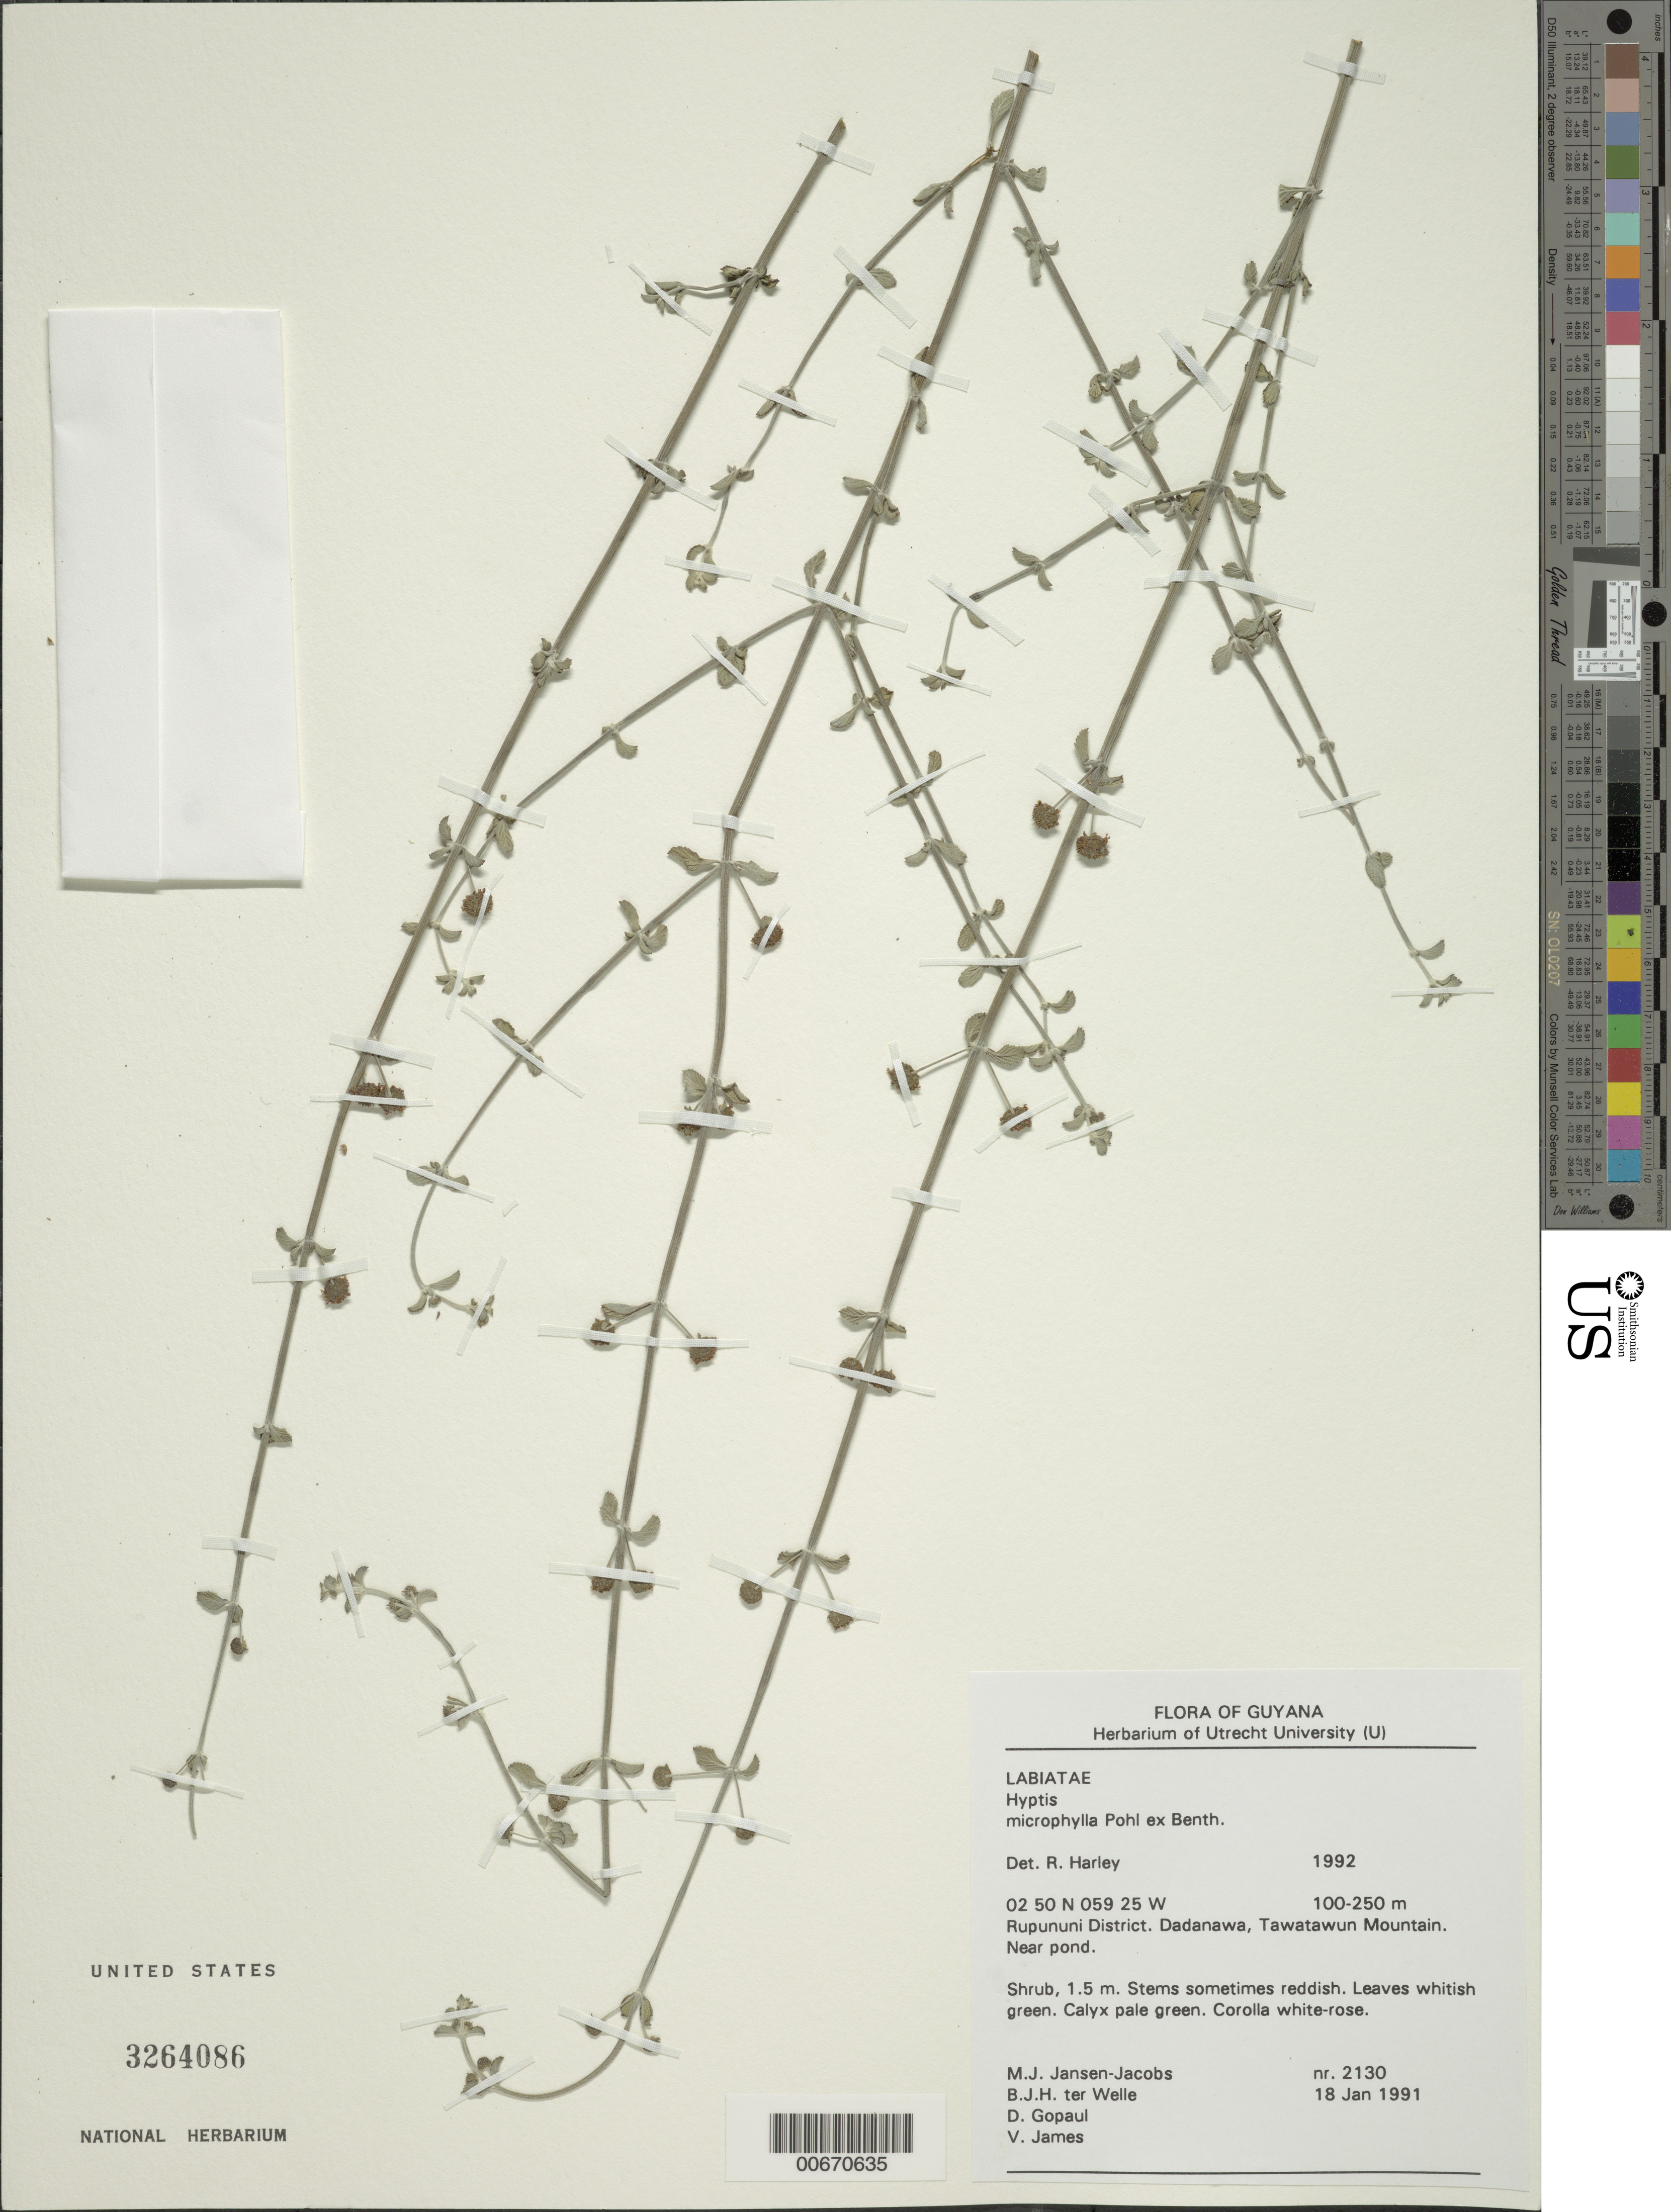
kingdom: Plantae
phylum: Tracheophyta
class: Magnoliopsida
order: Lamiales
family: Lamiaceae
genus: Hyptis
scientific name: Hyptis microphylla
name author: Pohl ex Benth.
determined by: Harley, R. M.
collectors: M. J. Jansen-Jacobs, B. Welle, D. Gopaul & V. James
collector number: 2130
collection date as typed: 18-Jan-91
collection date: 1991-01-18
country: Guyana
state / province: U. Takutu-U. Essequibo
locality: Tawatawun Mountain, Dadanawa, Rupununi District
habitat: Near pond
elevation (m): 100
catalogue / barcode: US 3264086